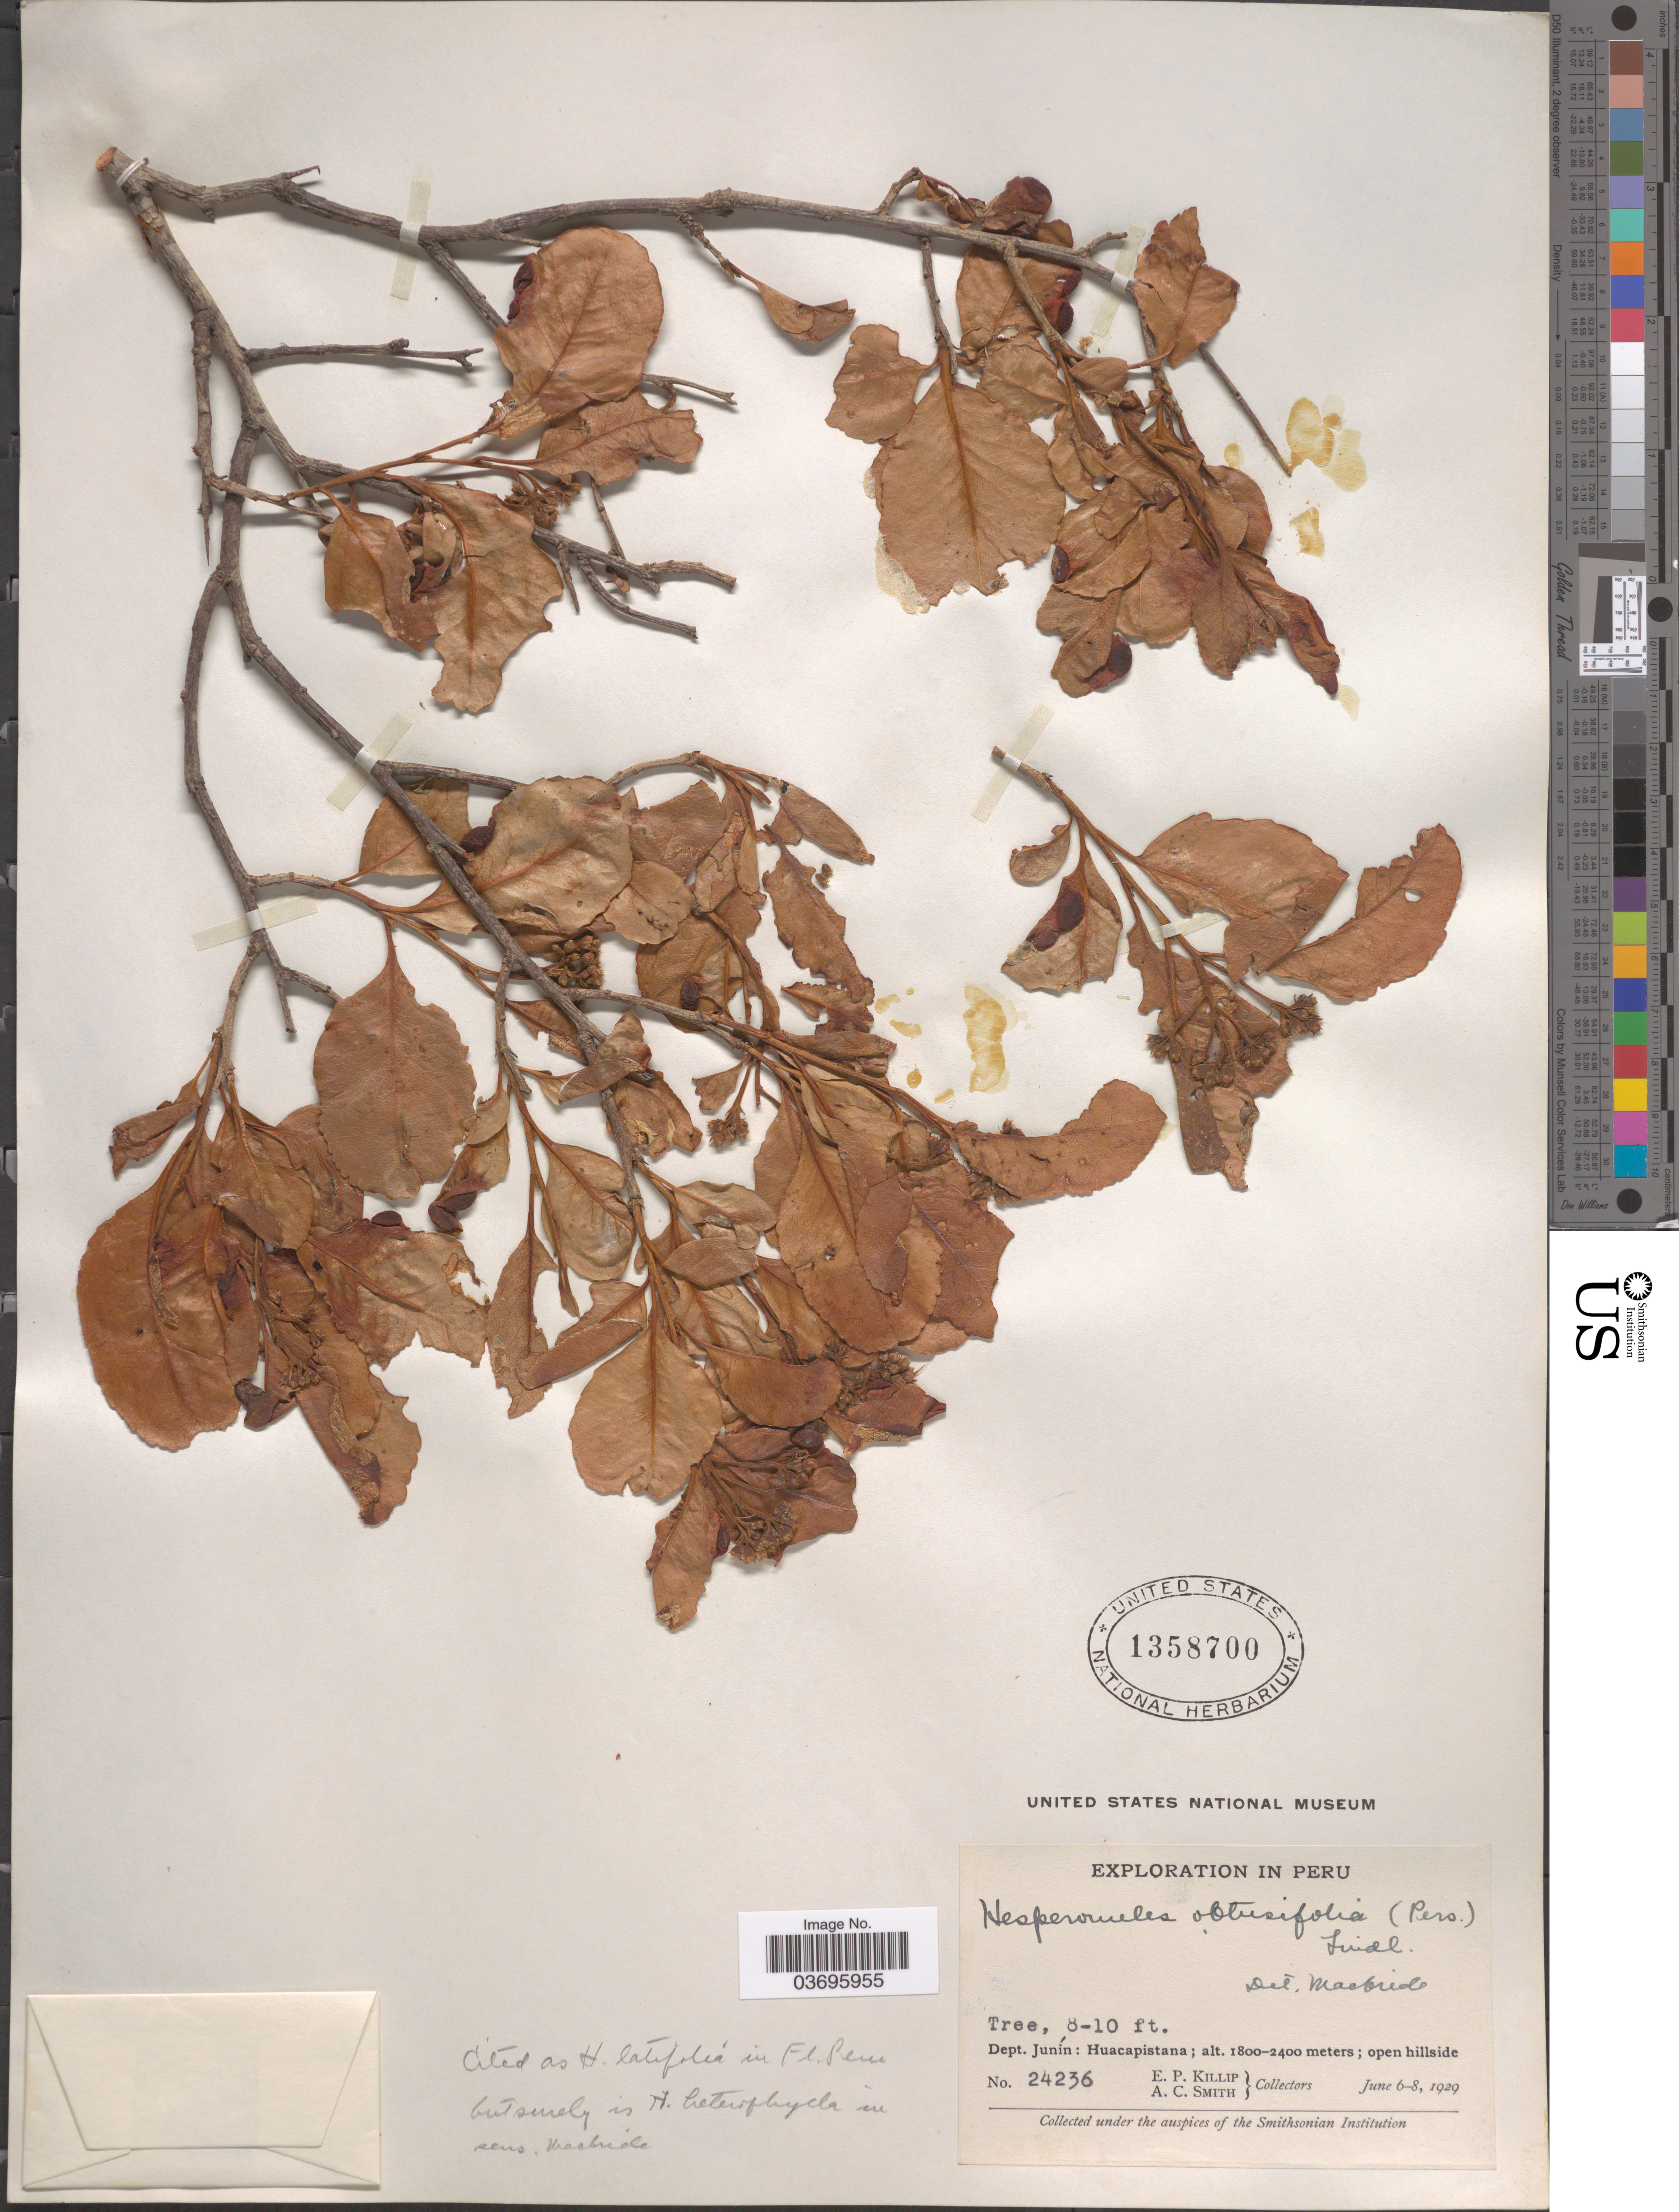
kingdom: Plantae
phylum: Tracheophyta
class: Magnoliopsida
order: Rosales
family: Rosaceae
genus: Hesperomeles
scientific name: Hesperomeles heterophylla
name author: (Ruiz & Pav.) Hook.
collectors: E. P. Killip & A. C. Smith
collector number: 24236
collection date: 1929-06-06/1929-06-08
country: Peru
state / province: Junín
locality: Dept. Junín: Huacapistana.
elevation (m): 1800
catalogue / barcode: US 1358700